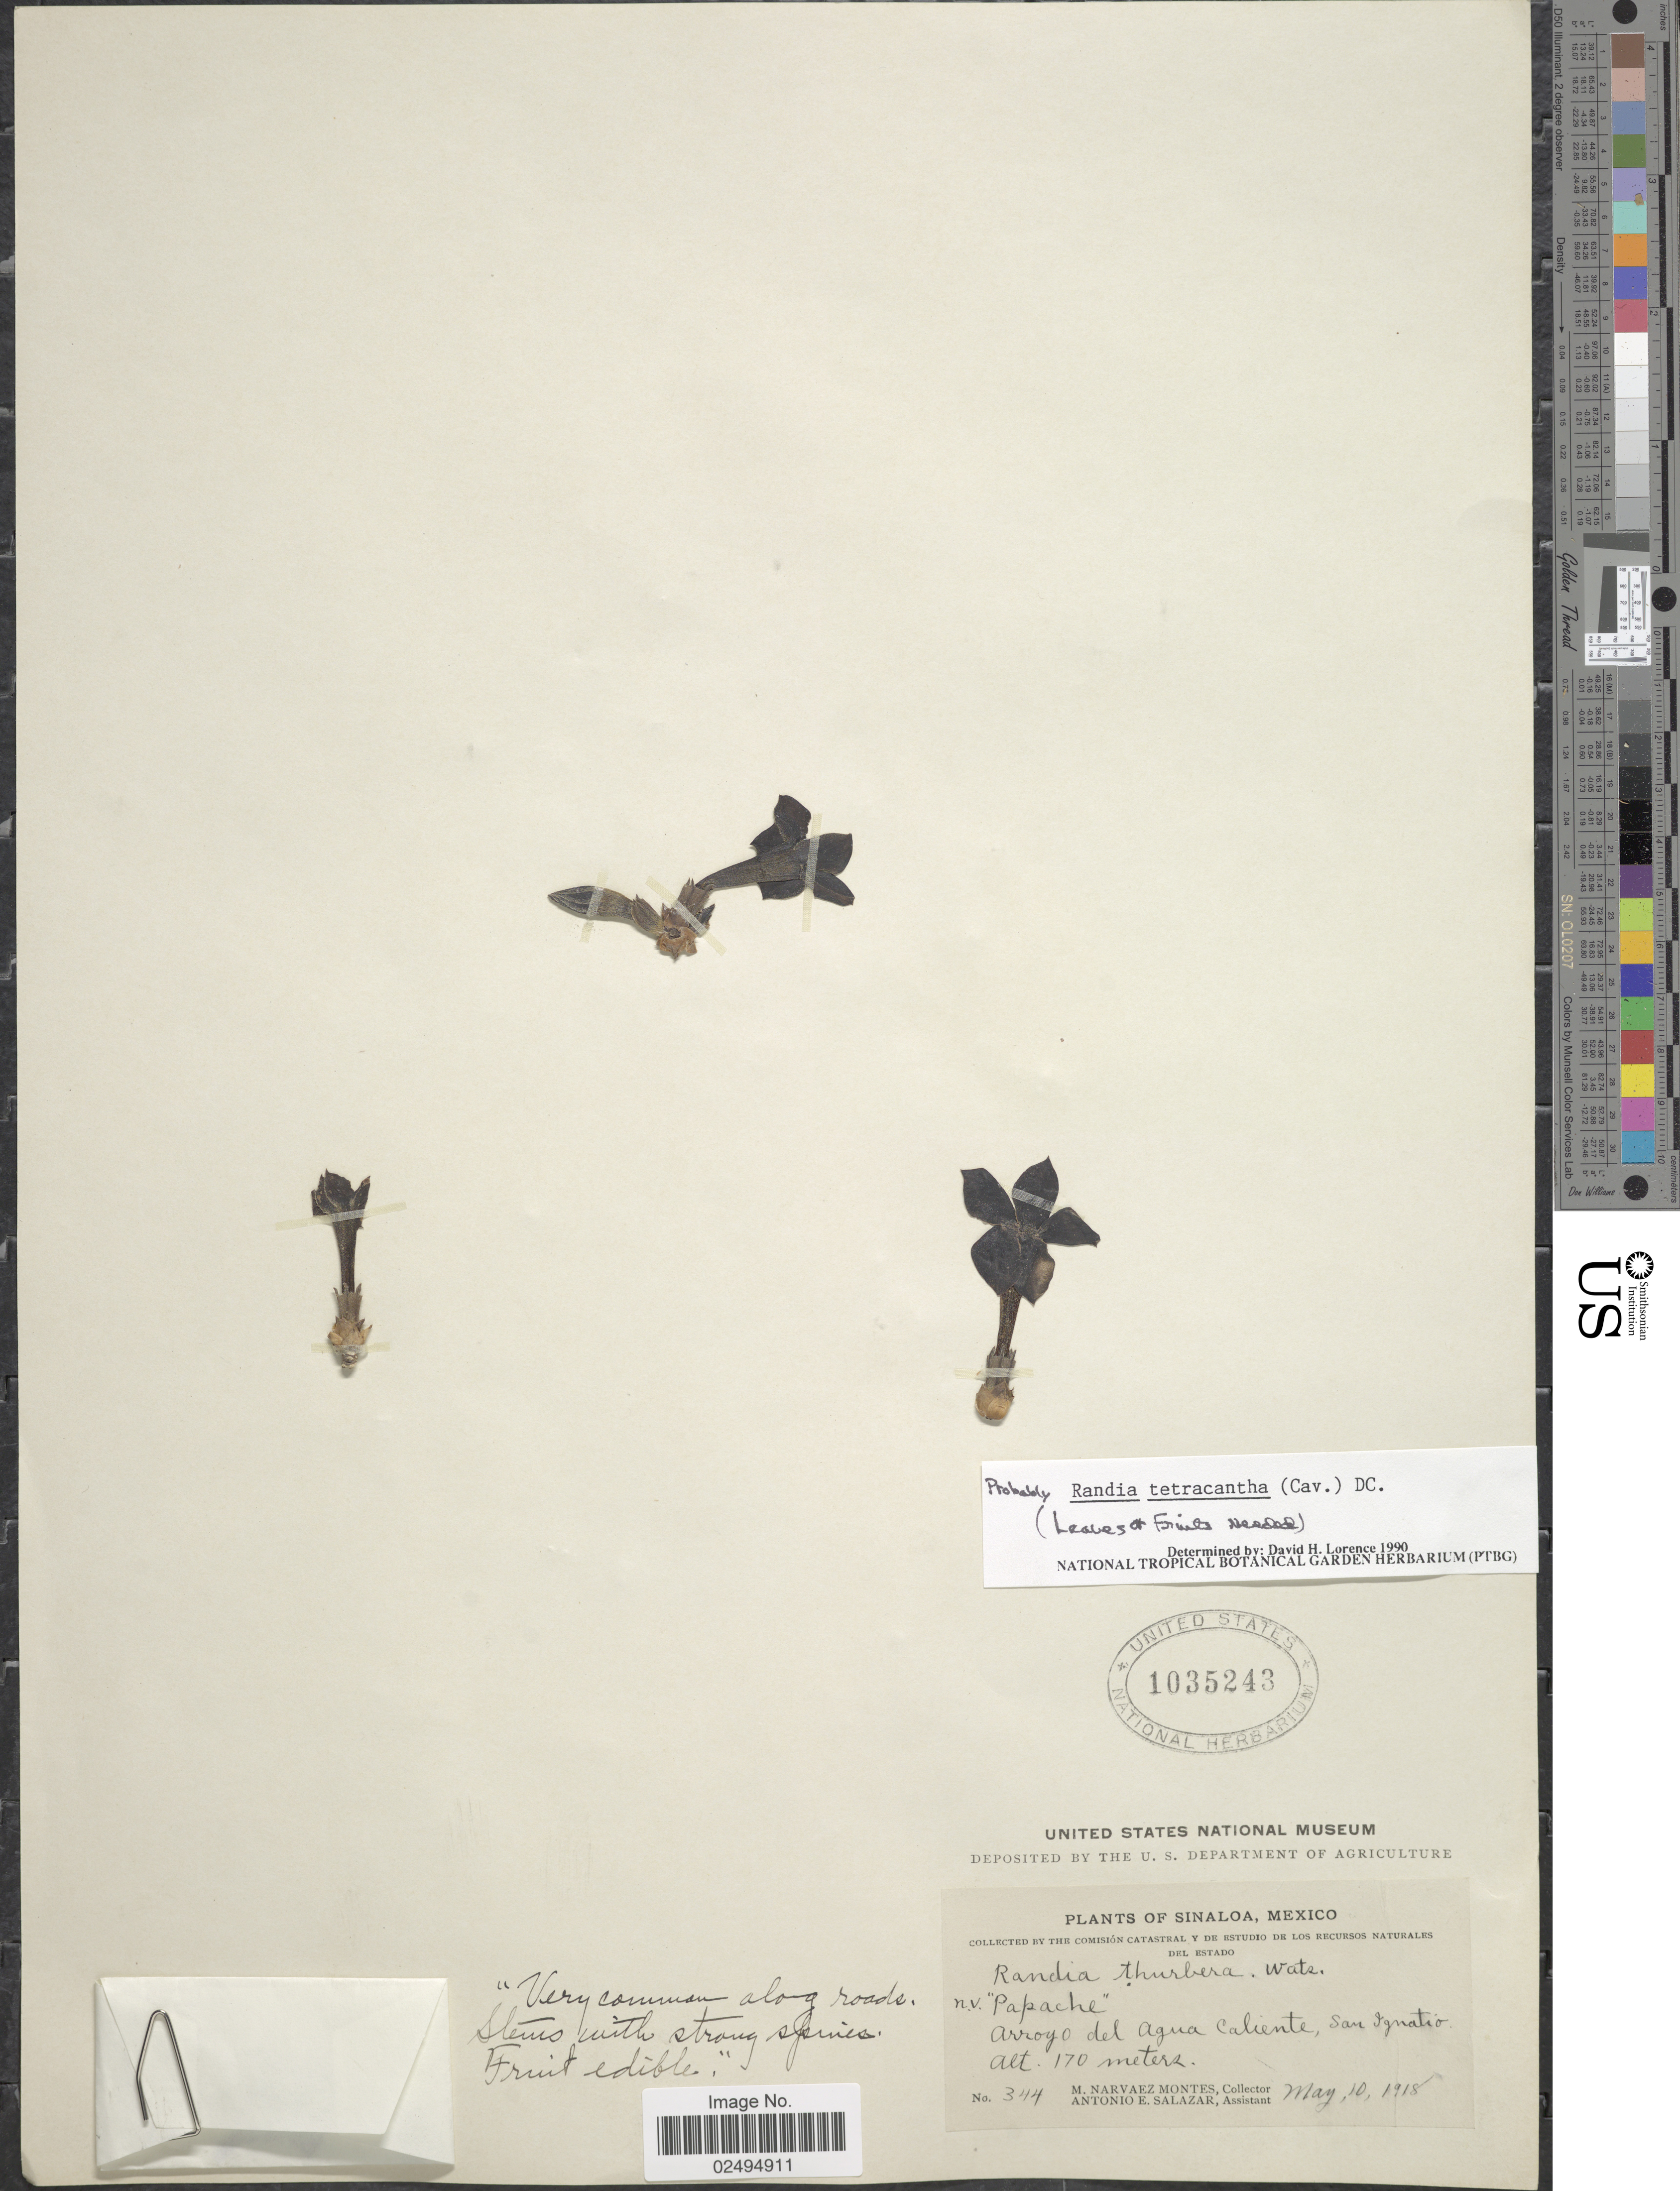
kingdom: Plantae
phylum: Tracheophyta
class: Magnoliopsida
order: Gentianales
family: Rubiaceae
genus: Randia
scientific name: Randia tetracantha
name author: (Cav.) DC.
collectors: M. Narvaez-Montes & A. E. Salazar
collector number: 344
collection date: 1918-05-10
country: Mexico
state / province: Sinaloa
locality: Arroyo del Agua Caliente, San Ignatio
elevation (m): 170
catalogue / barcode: US 1035243